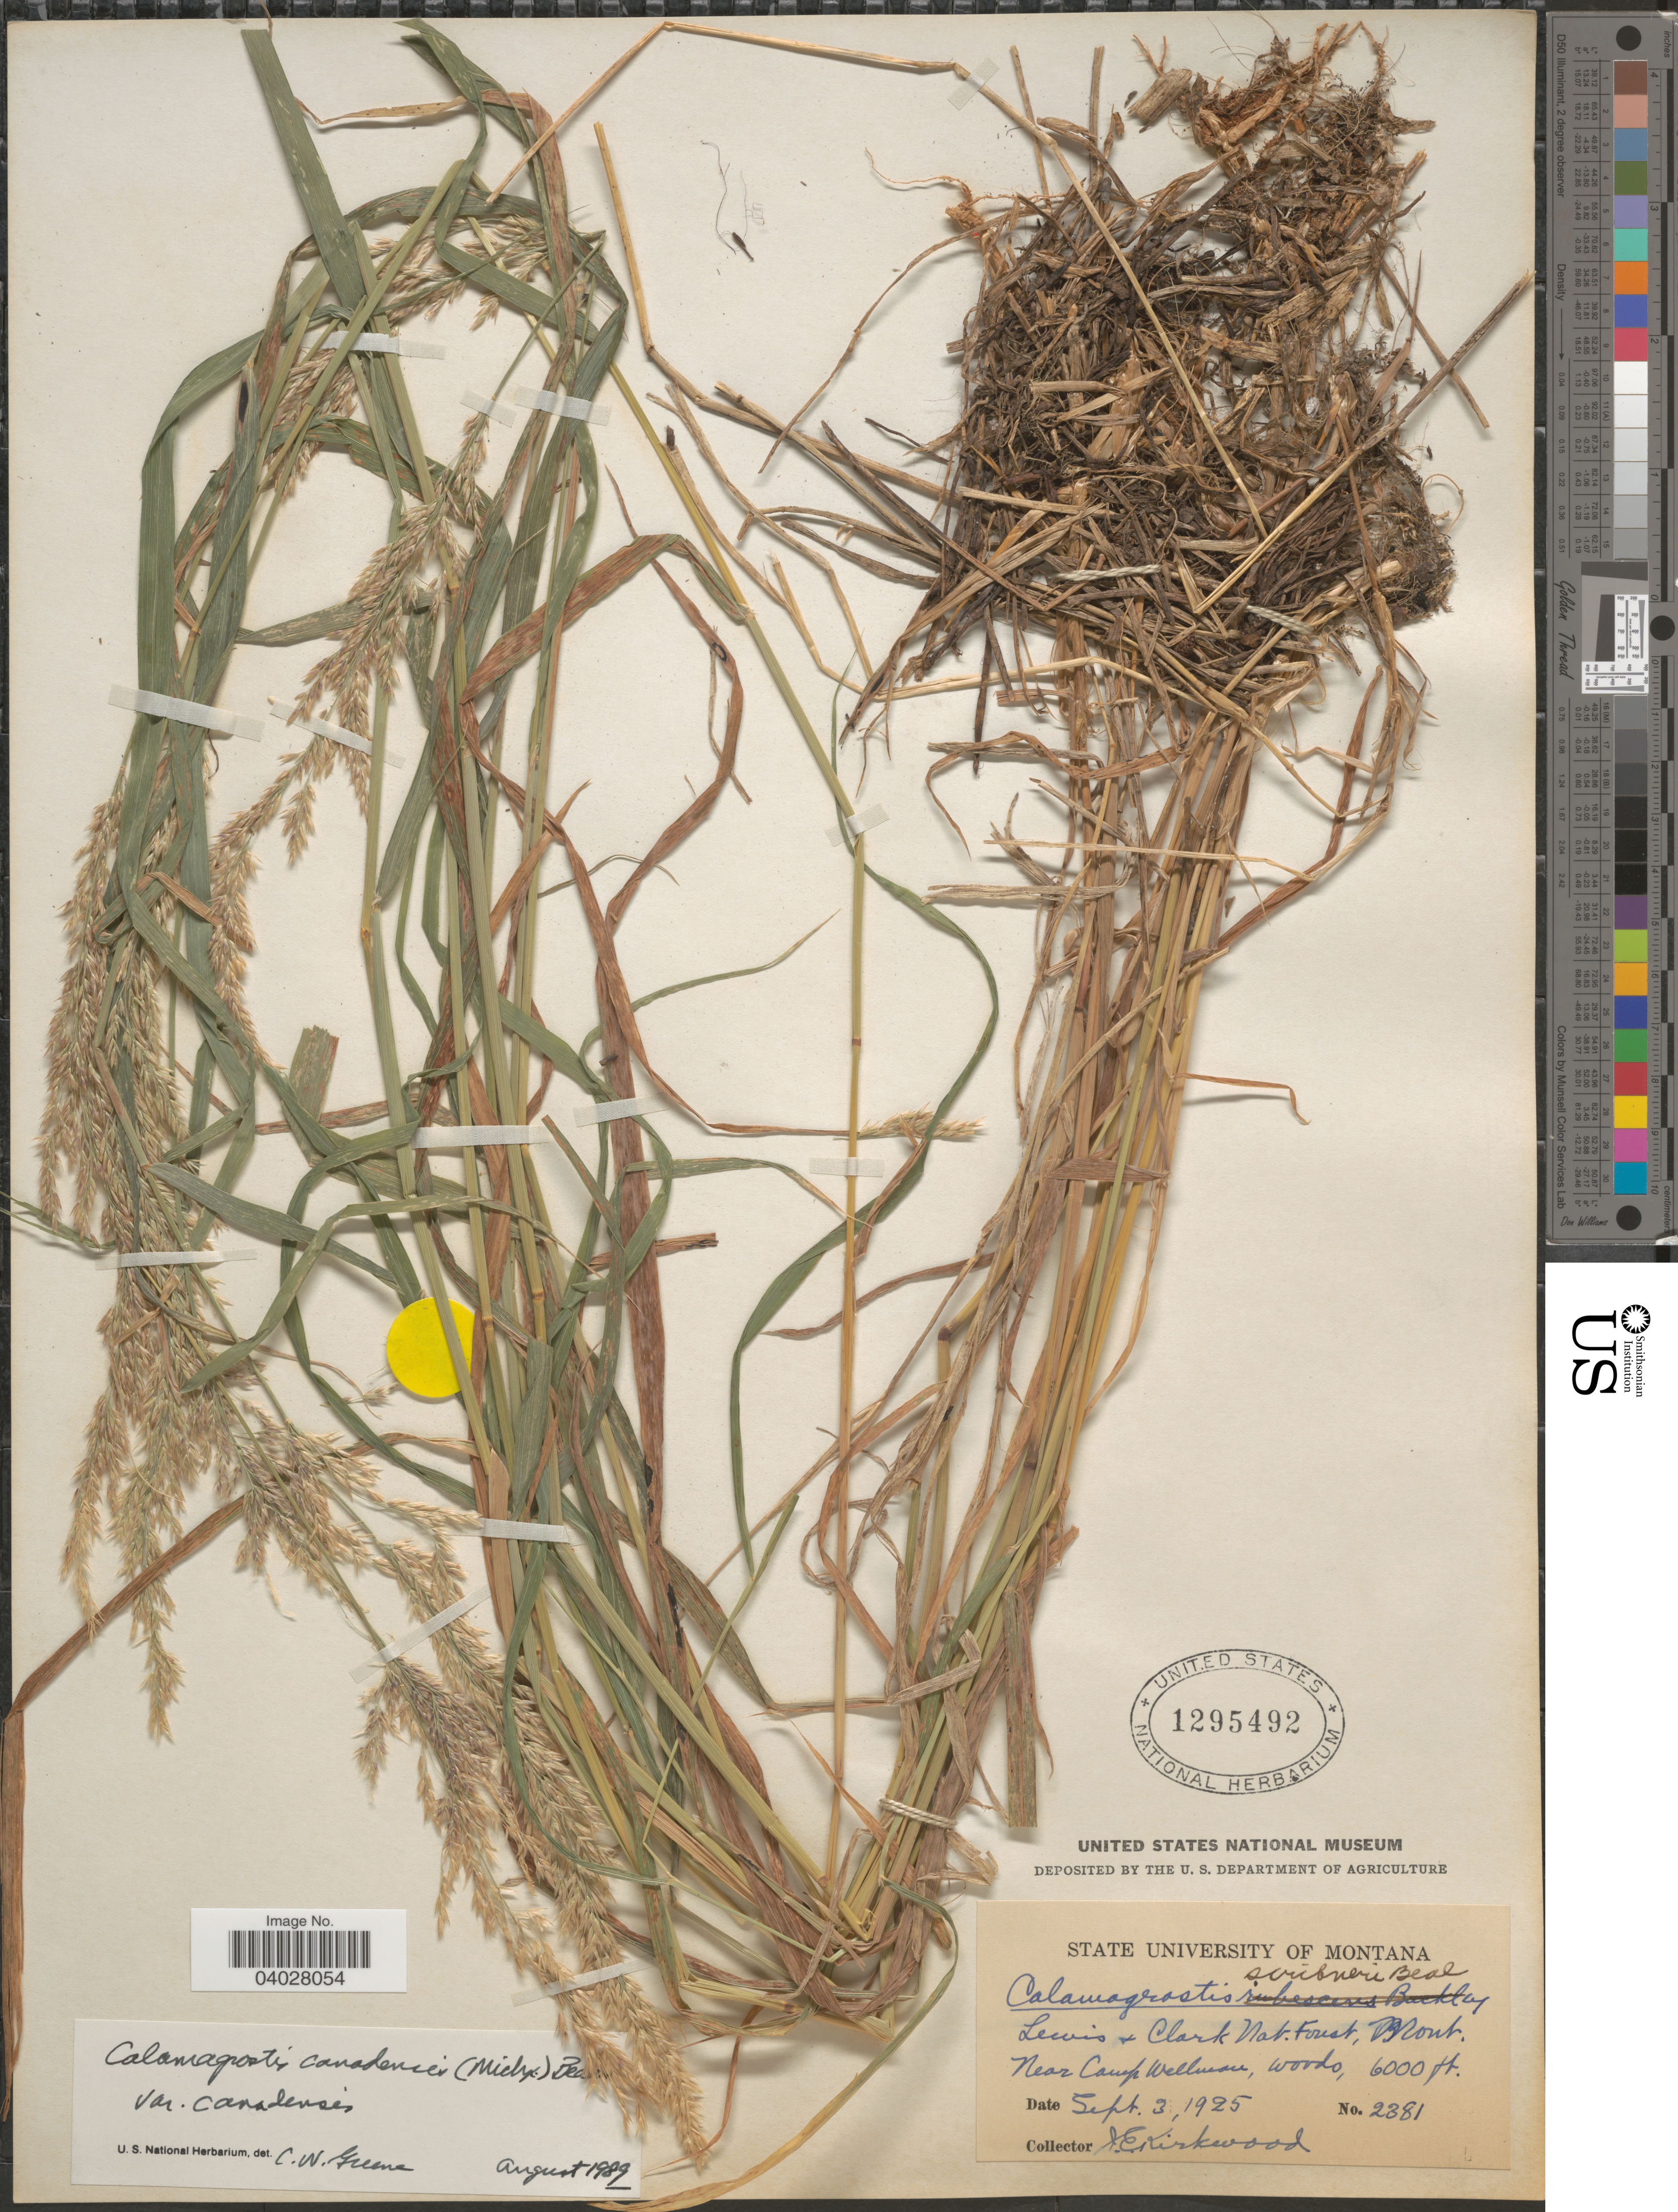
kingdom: Plantae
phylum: Tracheophyta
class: Liliopsida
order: Poales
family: Poaceae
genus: Calamagrostis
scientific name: Calamagrostis canadensis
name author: (Michx.) P. Beauv.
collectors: J. Kirkwood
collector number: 2381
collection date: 1925-09-03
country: United States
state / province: Montana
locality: Lewis & Clark Nat. Forest. Near Camp Wellman.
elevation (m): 1829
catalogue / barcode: US 1295492